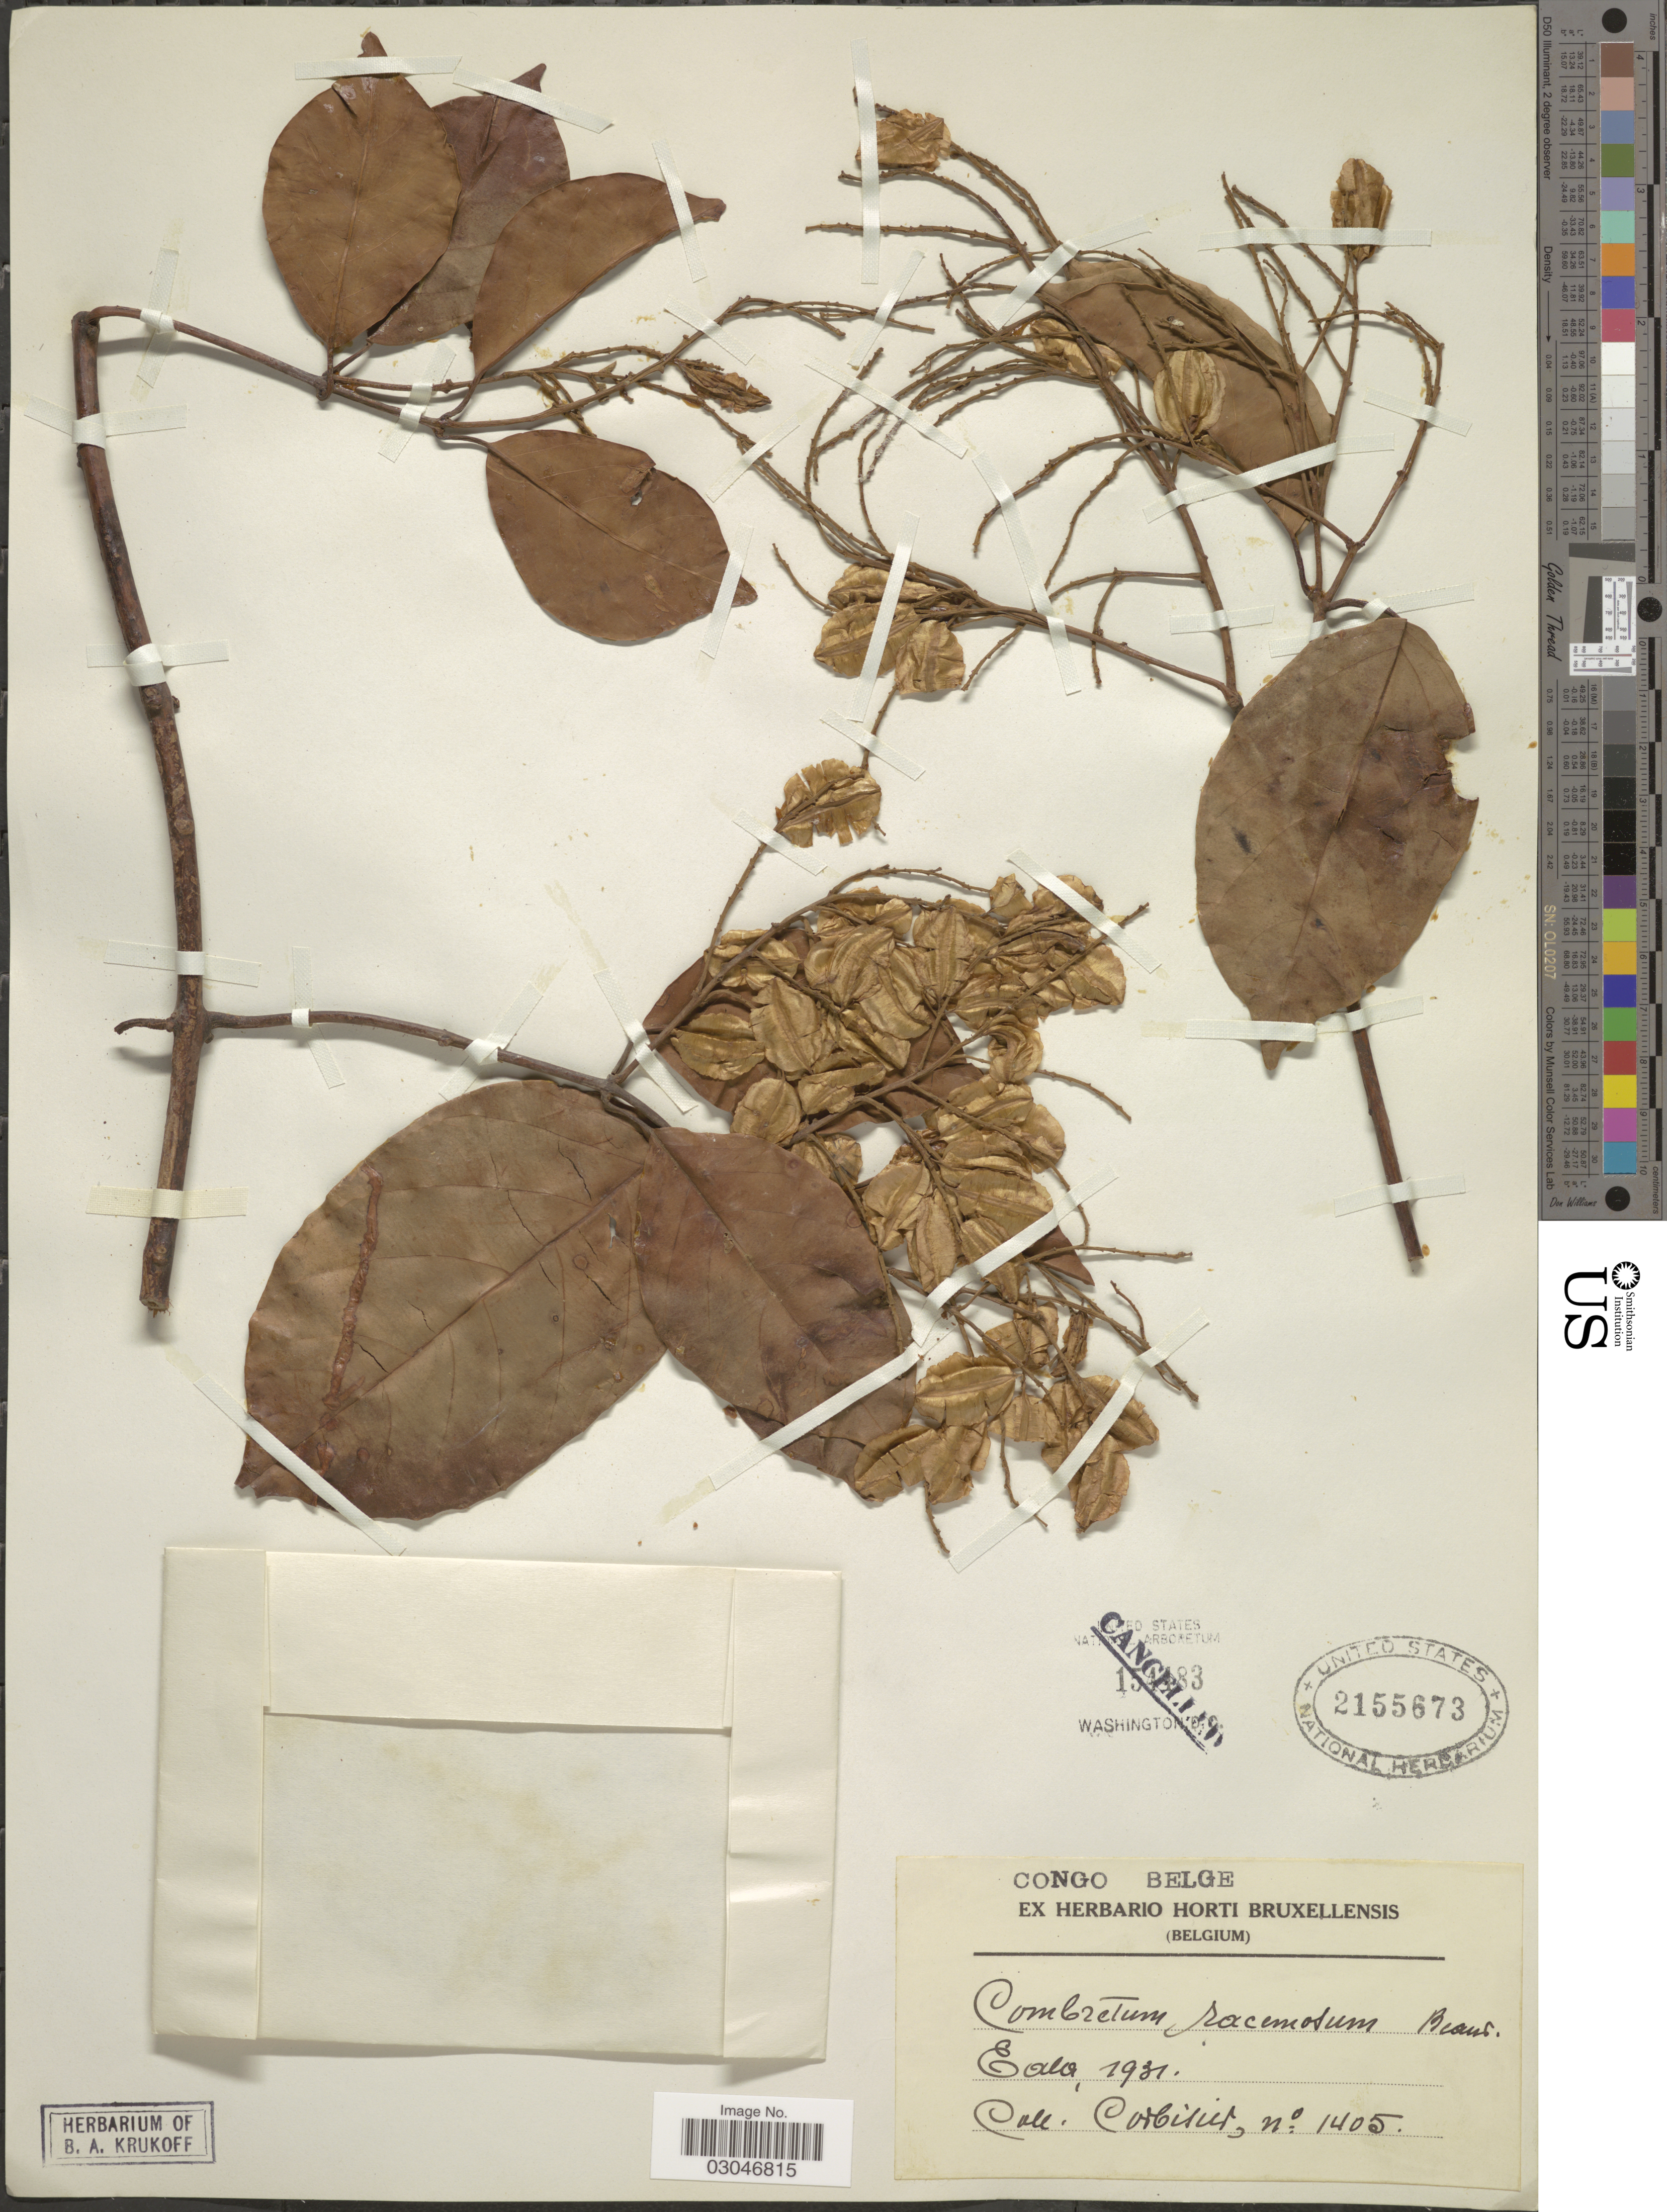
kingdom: Plantae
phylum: Tracheophyta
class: Magnoliopsida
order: Myrtales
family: Combretaceae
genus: Combretum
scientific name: Combretum racemosum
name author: P. Beauv.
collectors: -. Corbisier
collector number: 1405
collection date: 1931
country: Congo, Democratic Republic of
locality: Eala. Congo Belge.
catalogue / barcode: US 2155673